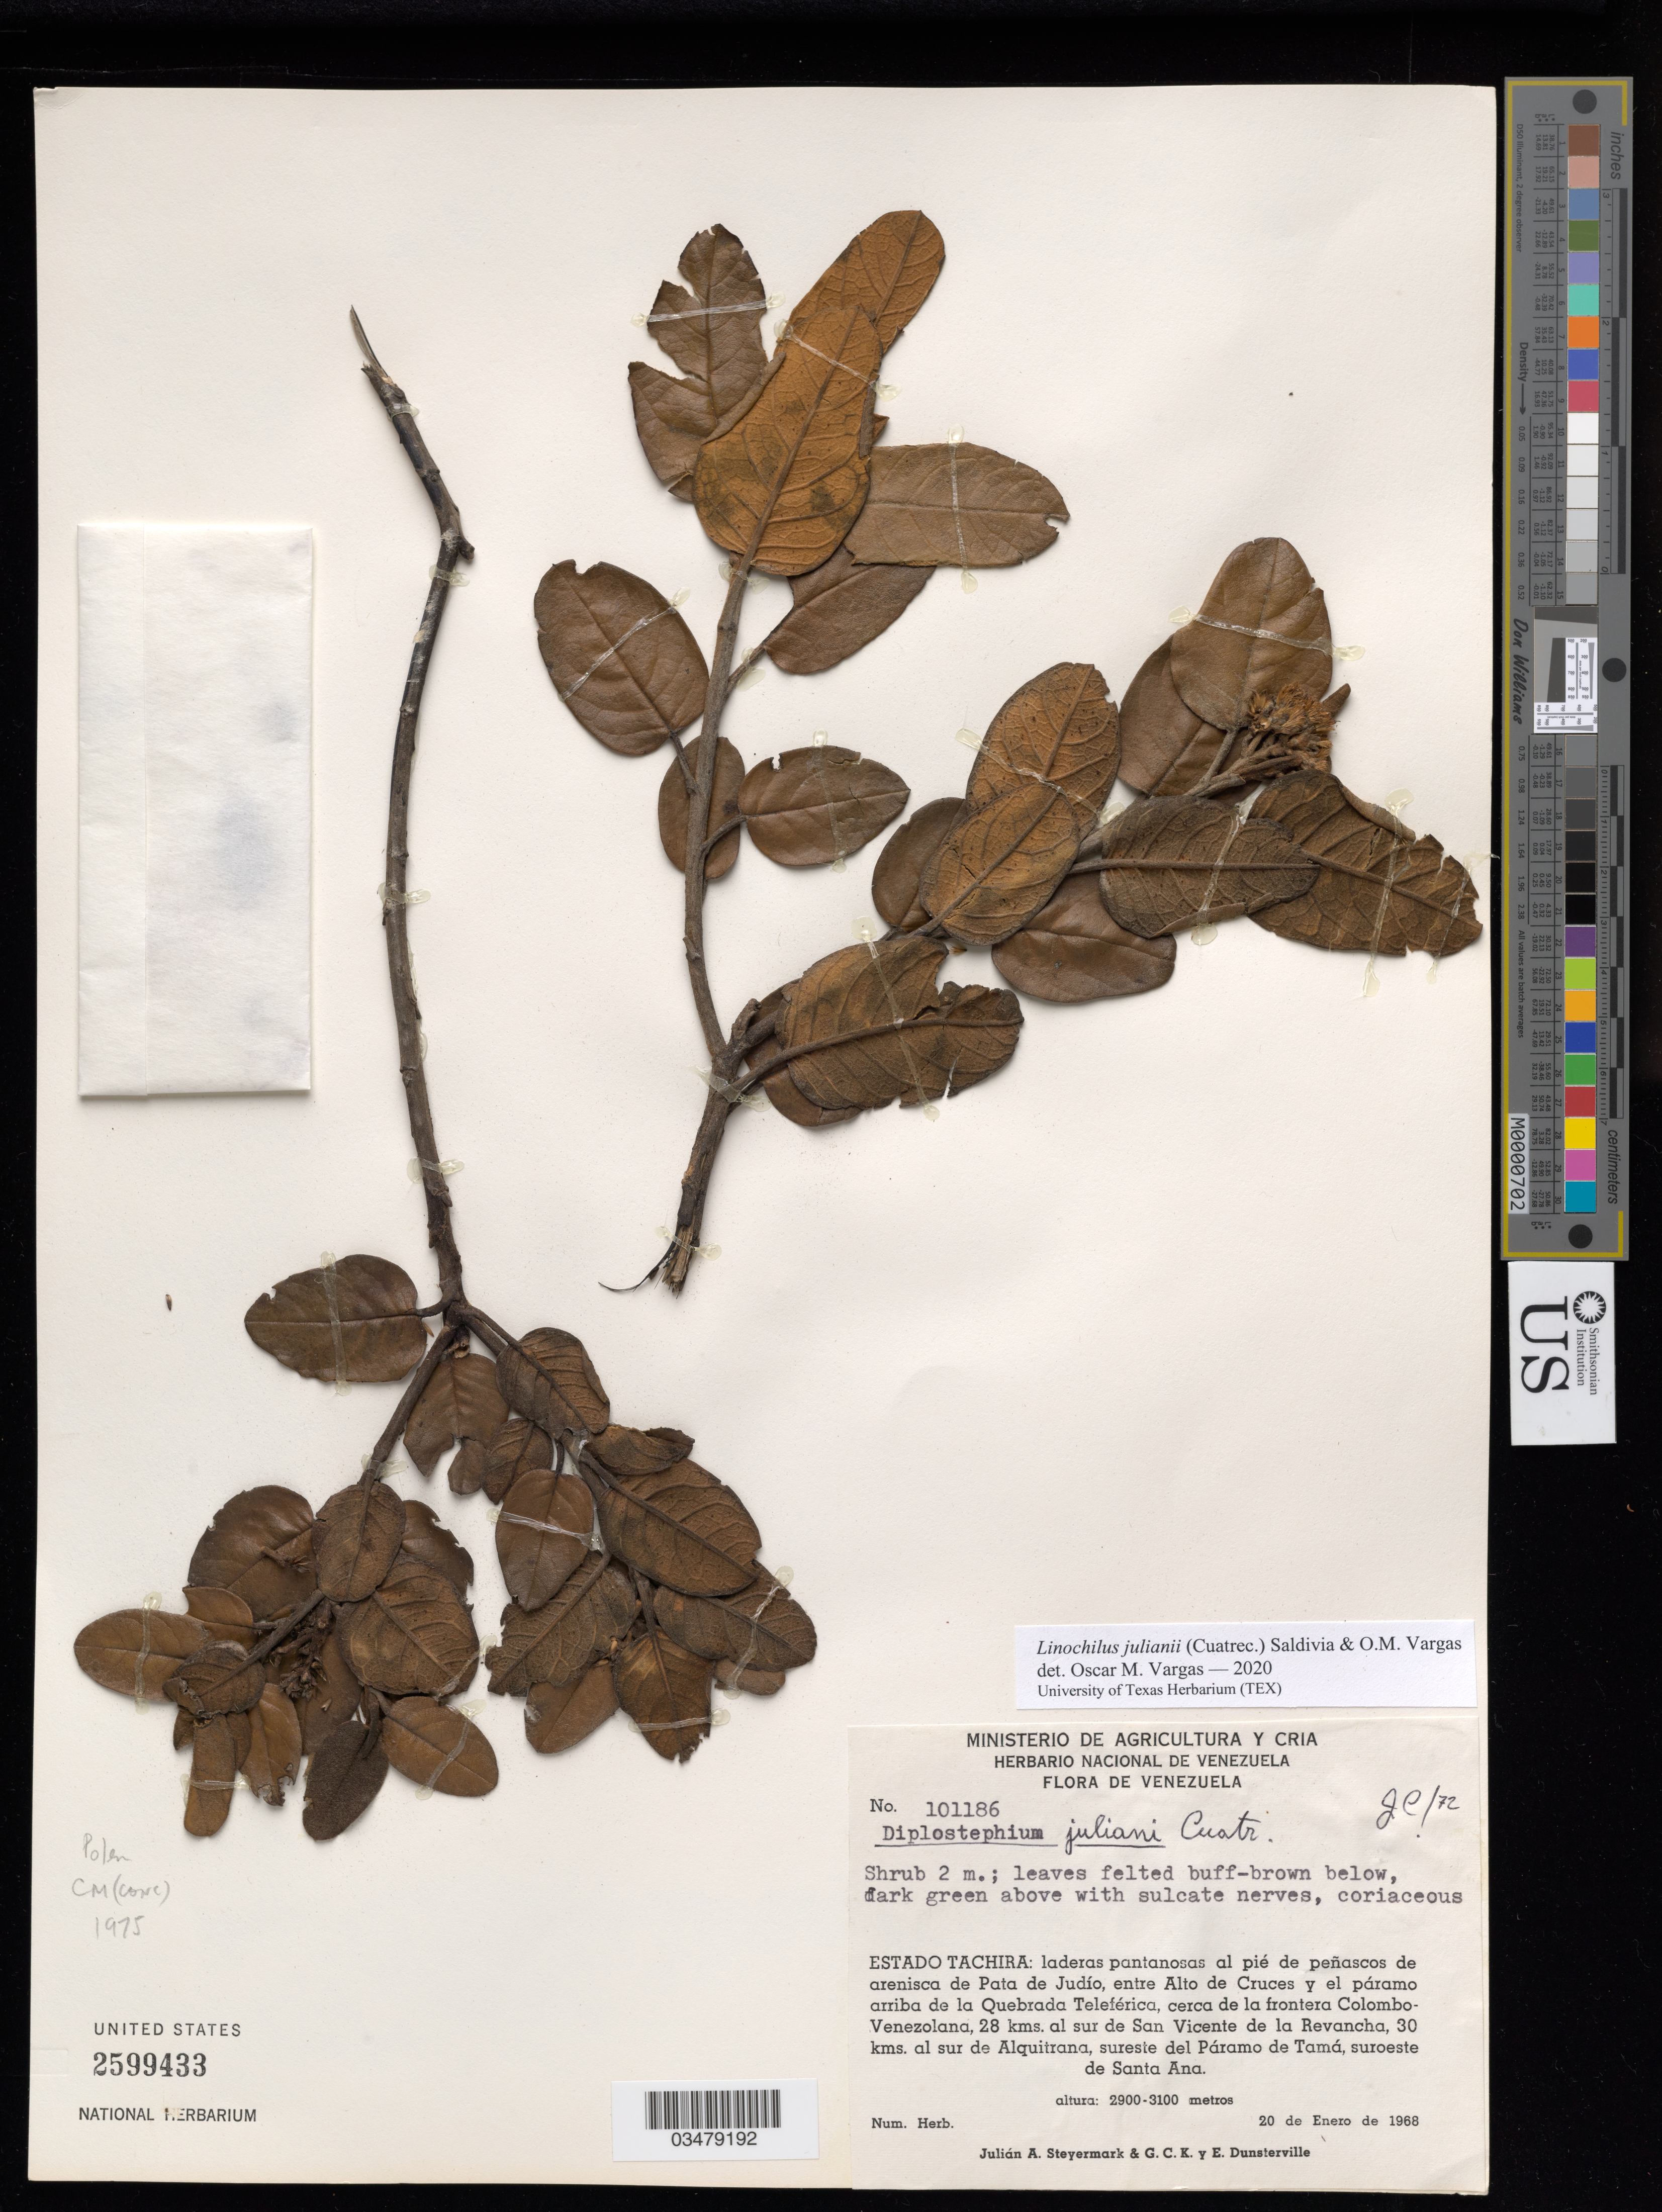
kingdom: Plantae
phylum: Tracheophyta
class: Magnoliopsida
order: Asterales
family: Asteraceae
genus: Linochilus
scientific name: Linochilus julianii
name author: (Cuatrec.) Saldivia & O.M. Vargas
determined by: Vargas, Oscar M.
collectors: J. Steyermark, G. C. K. Dunsterville & E. Dunsterville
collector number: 101186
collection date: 1968-01-20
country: Venezuela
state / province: Tachira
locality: Laderas pantanosas al pié de peñascos de arenisca de Pata de Judío, entre Alto de Cruces y el páramo arriba de la Quebrada Teleférica, cerca de la frontera Colombo-Venezolana, 28 kms. al sur de San Vicente de la Revancha, 30 kms. al sur de Alquitrana, sureste del Páramo de Tamá, suroeste de Santa Ana.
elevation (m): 2900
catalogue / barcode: US 2599433